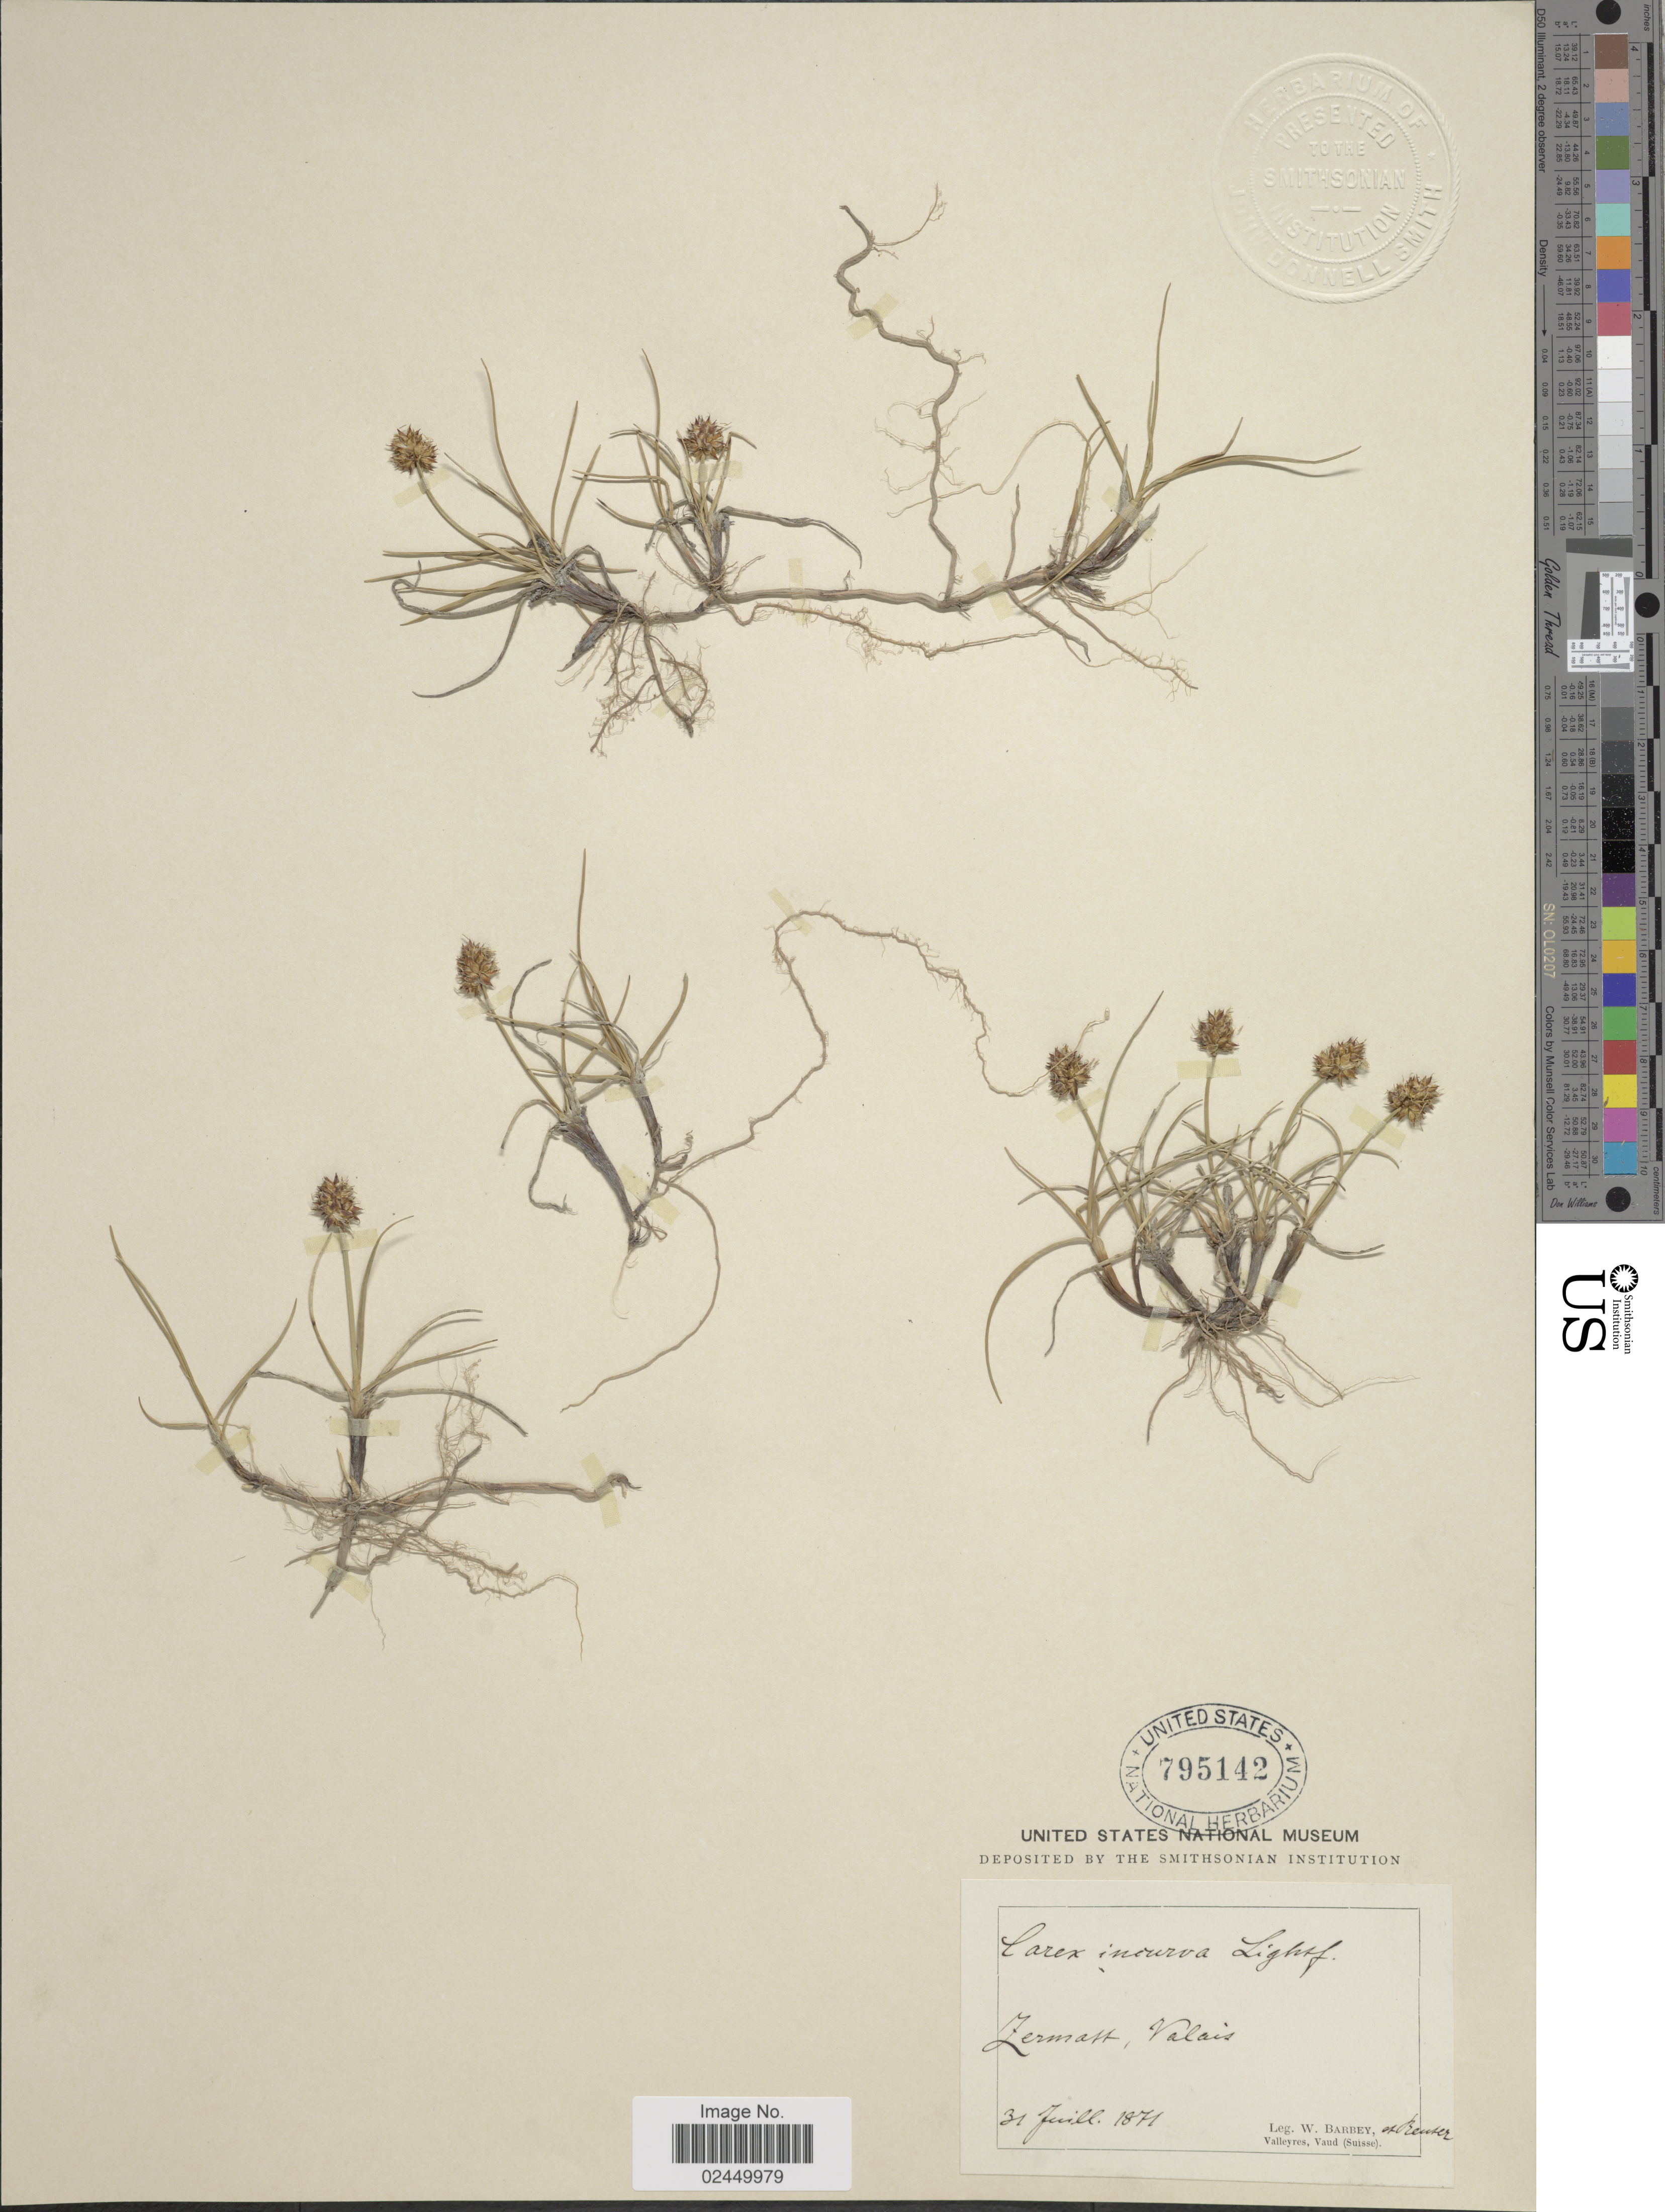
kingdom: Plantae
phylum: Tracheophyta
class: Liliopsida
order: Poales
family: Cyperaceae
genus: Carex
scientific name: Carex maritima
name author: Gunnerus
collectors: W. Barbey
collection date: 1871-07-31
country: Switzerland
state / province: Valais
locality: Zermatt, Valais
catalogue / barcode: US 795142